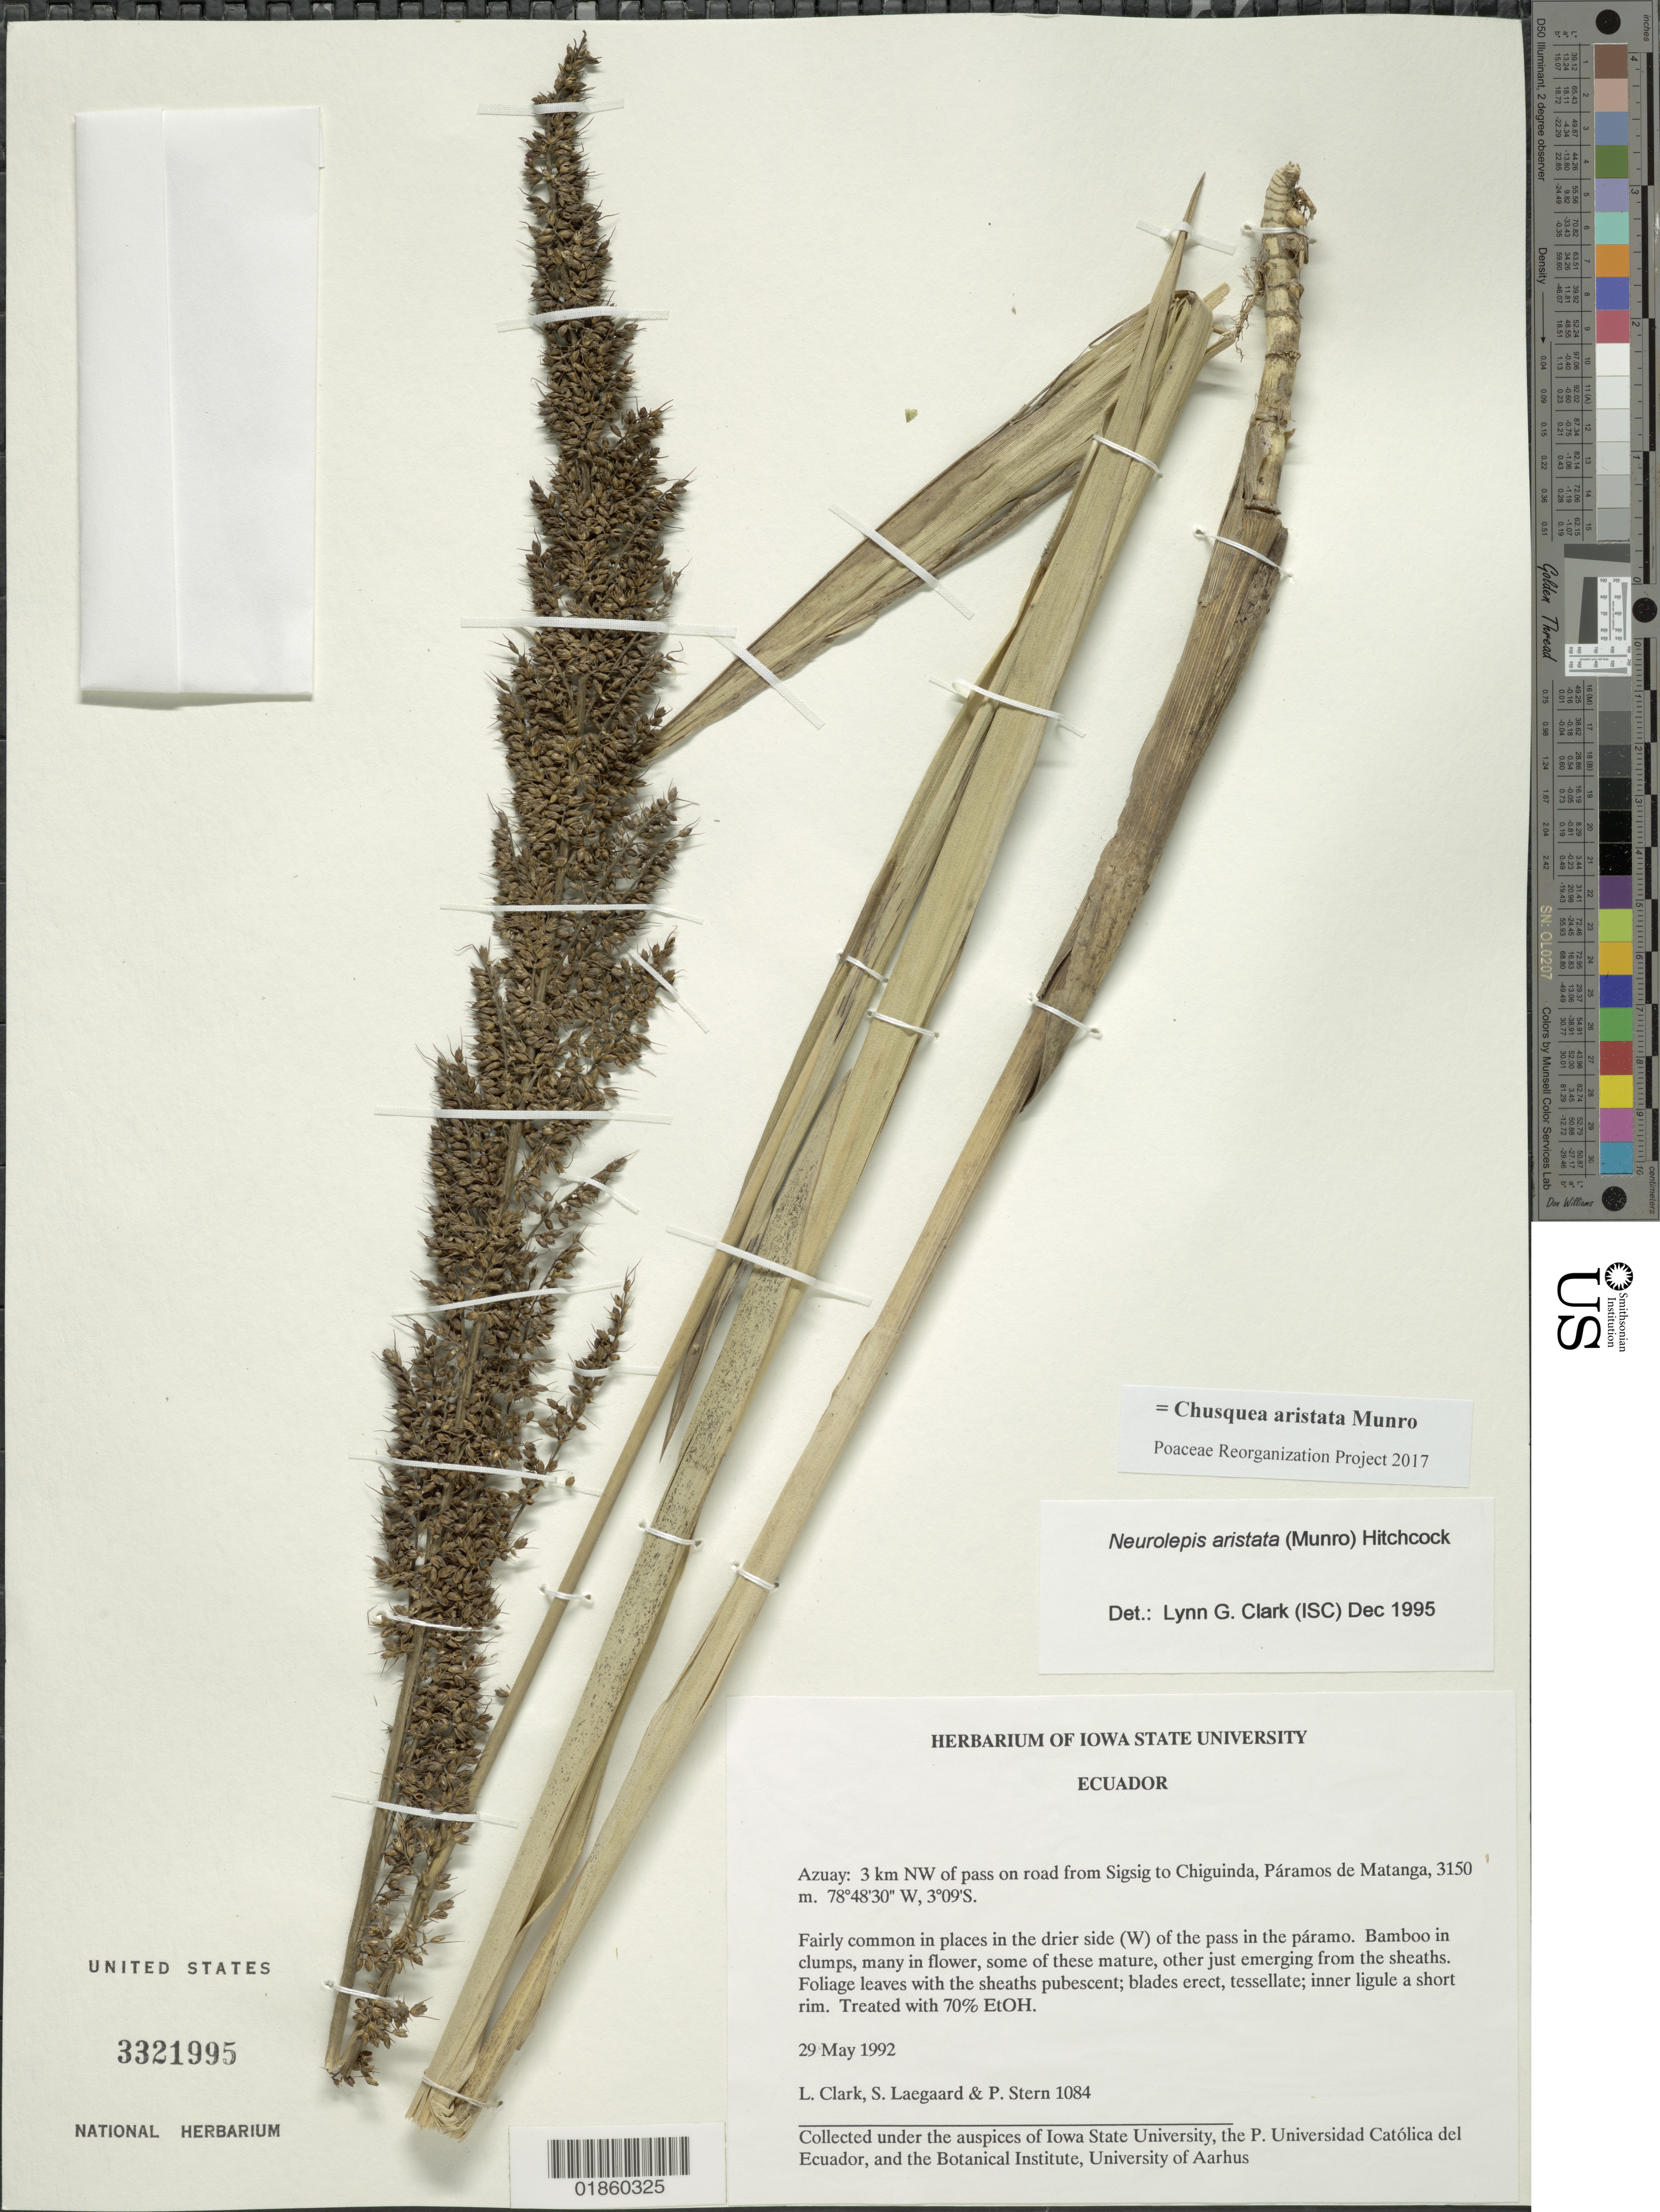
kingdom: Plantae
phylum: Tracheophyta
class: Liliopsida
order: Poales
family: Poaceae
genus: Chusquea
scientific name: Chusquea aristata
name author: Munro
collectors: L. G. Clark, S. Lægaard & P. Stern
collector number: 1084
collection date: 1992-05-29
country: Ecuador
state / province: Azuay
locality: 3km NW of pass on road from Sigsig to Ciguinda, Paramos de Matanga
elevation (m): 3150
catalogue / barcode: US 3321995